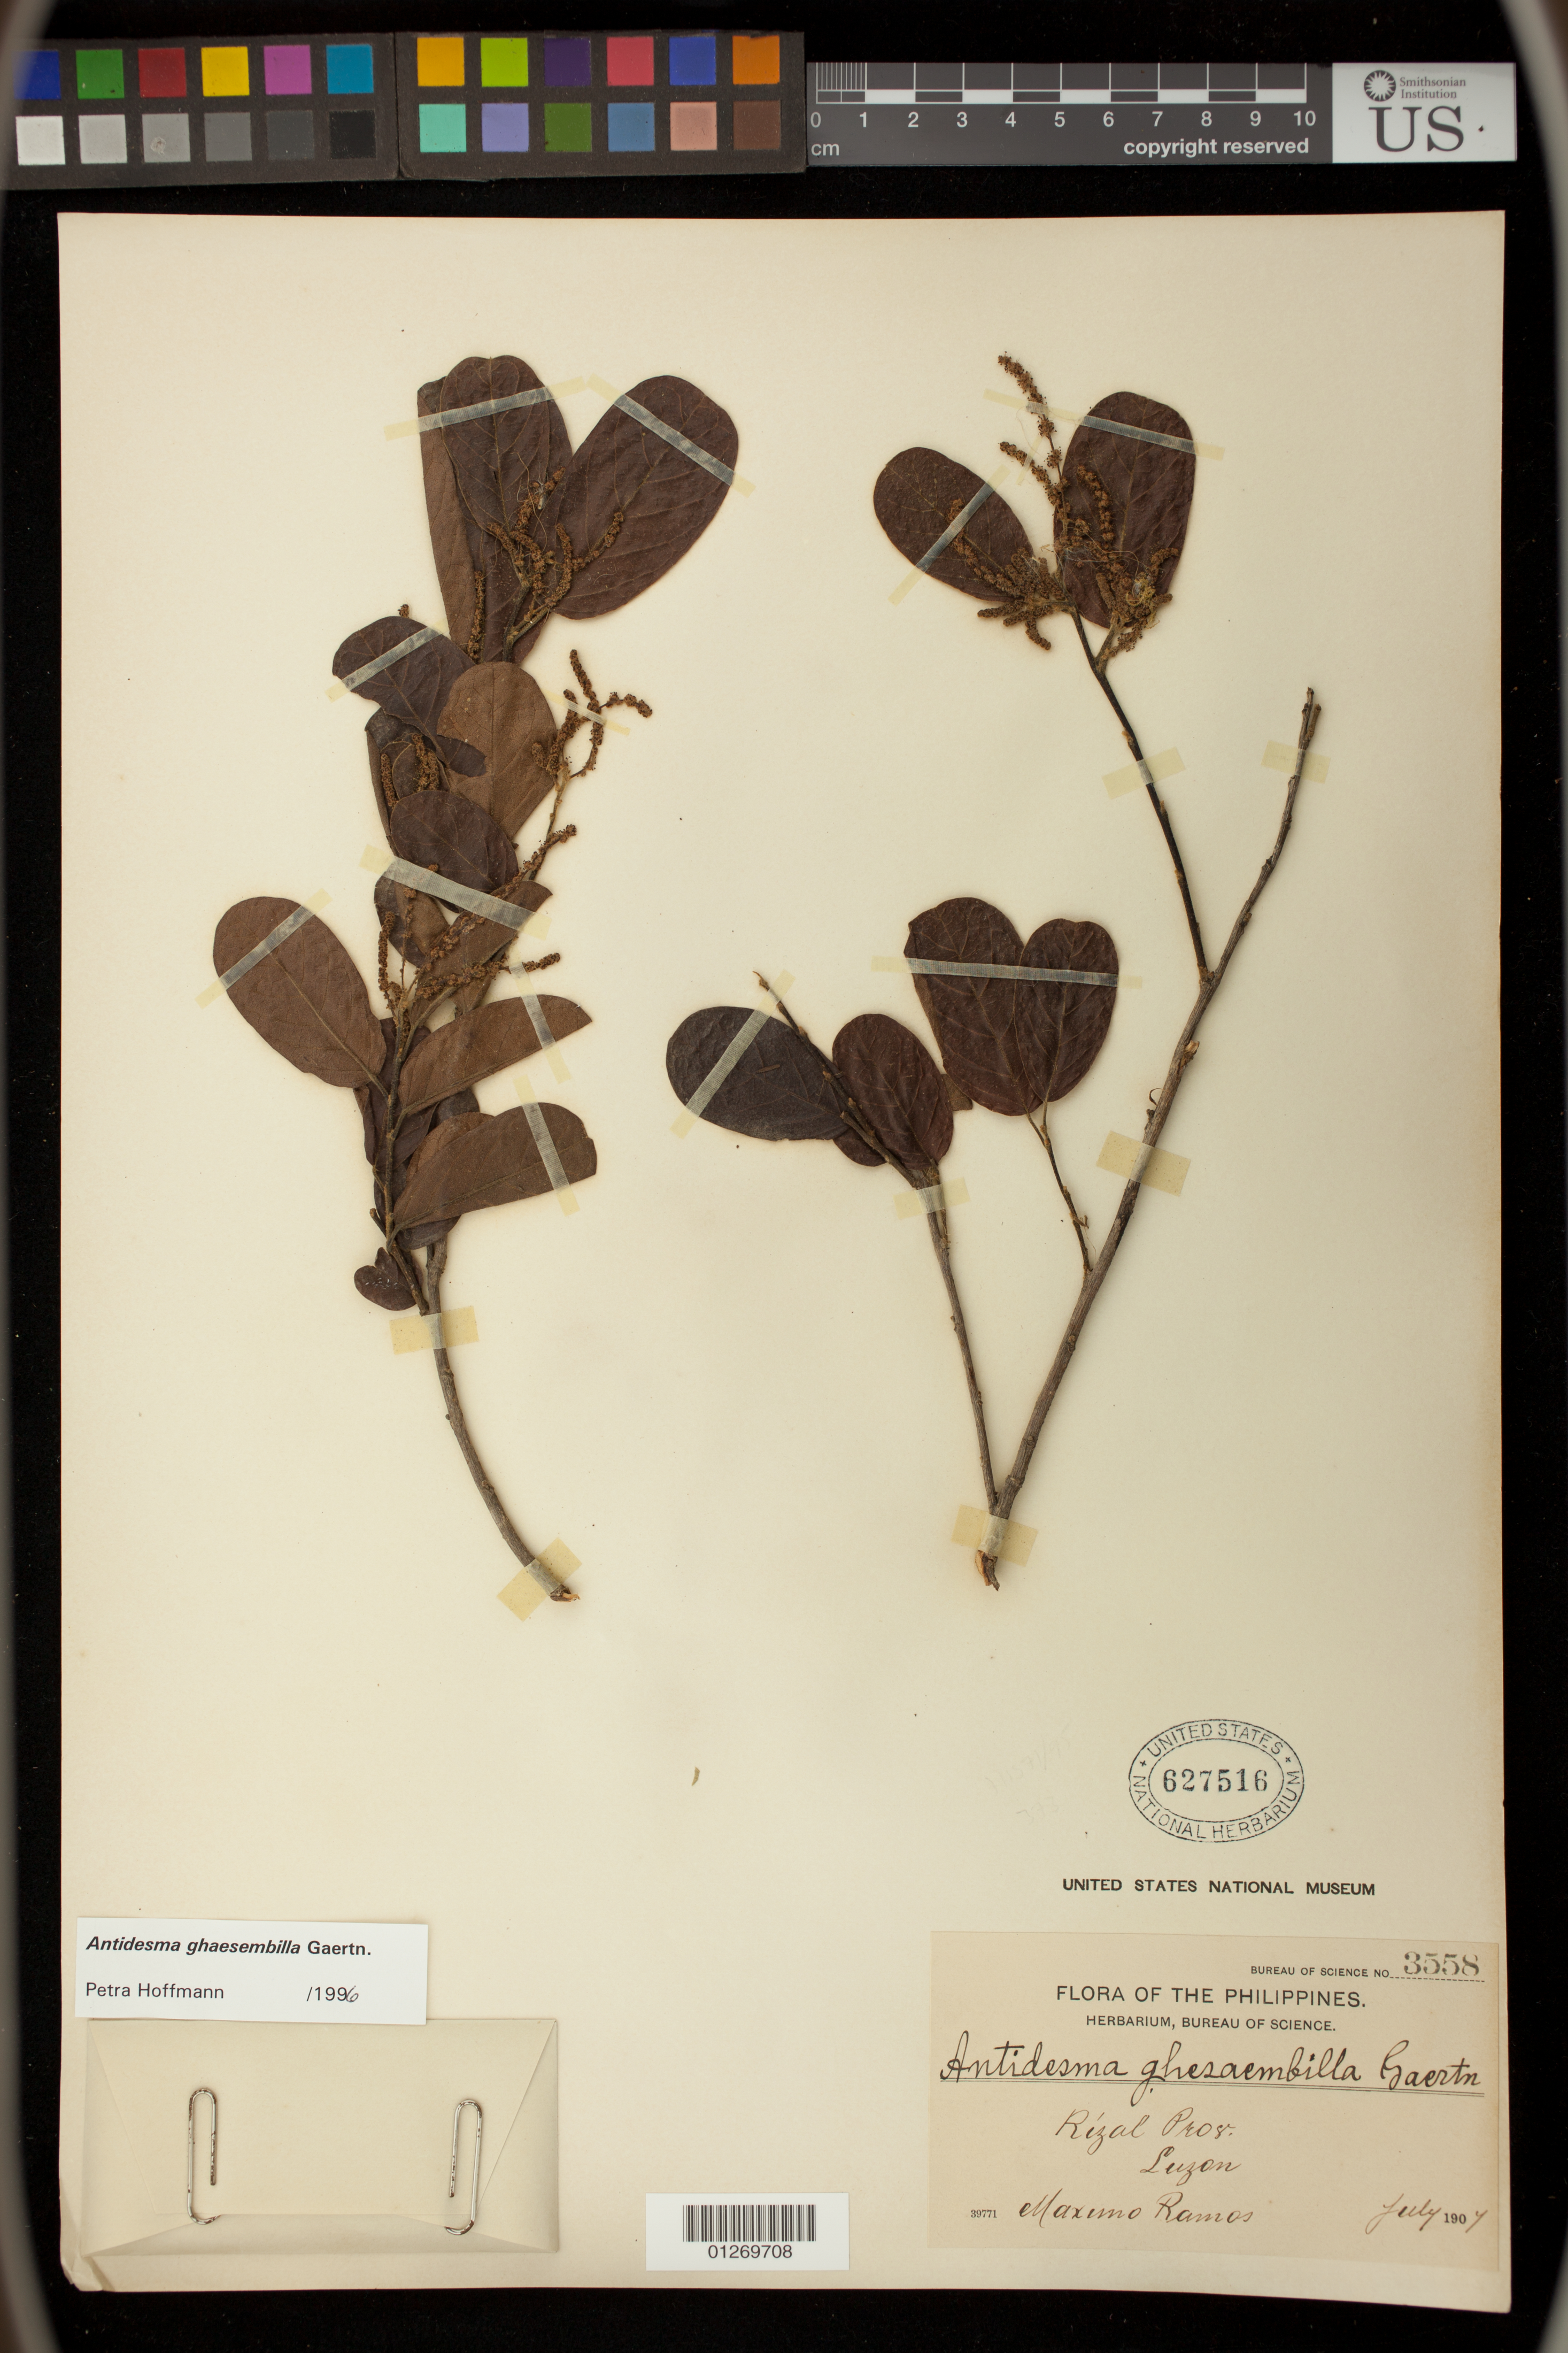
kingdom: Plantae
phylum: Tracheophyta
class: Magnoliopsida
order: Malpighiales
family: Phyllanthaceae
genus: Antidesma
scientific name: Antidesma ghaesembilla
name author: Gaertn.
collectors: M. Ramos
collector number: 3558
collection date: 1907-07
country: Philippines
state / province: Calabarzon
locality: Rizal Prov. Luzon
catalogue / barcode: US 627516